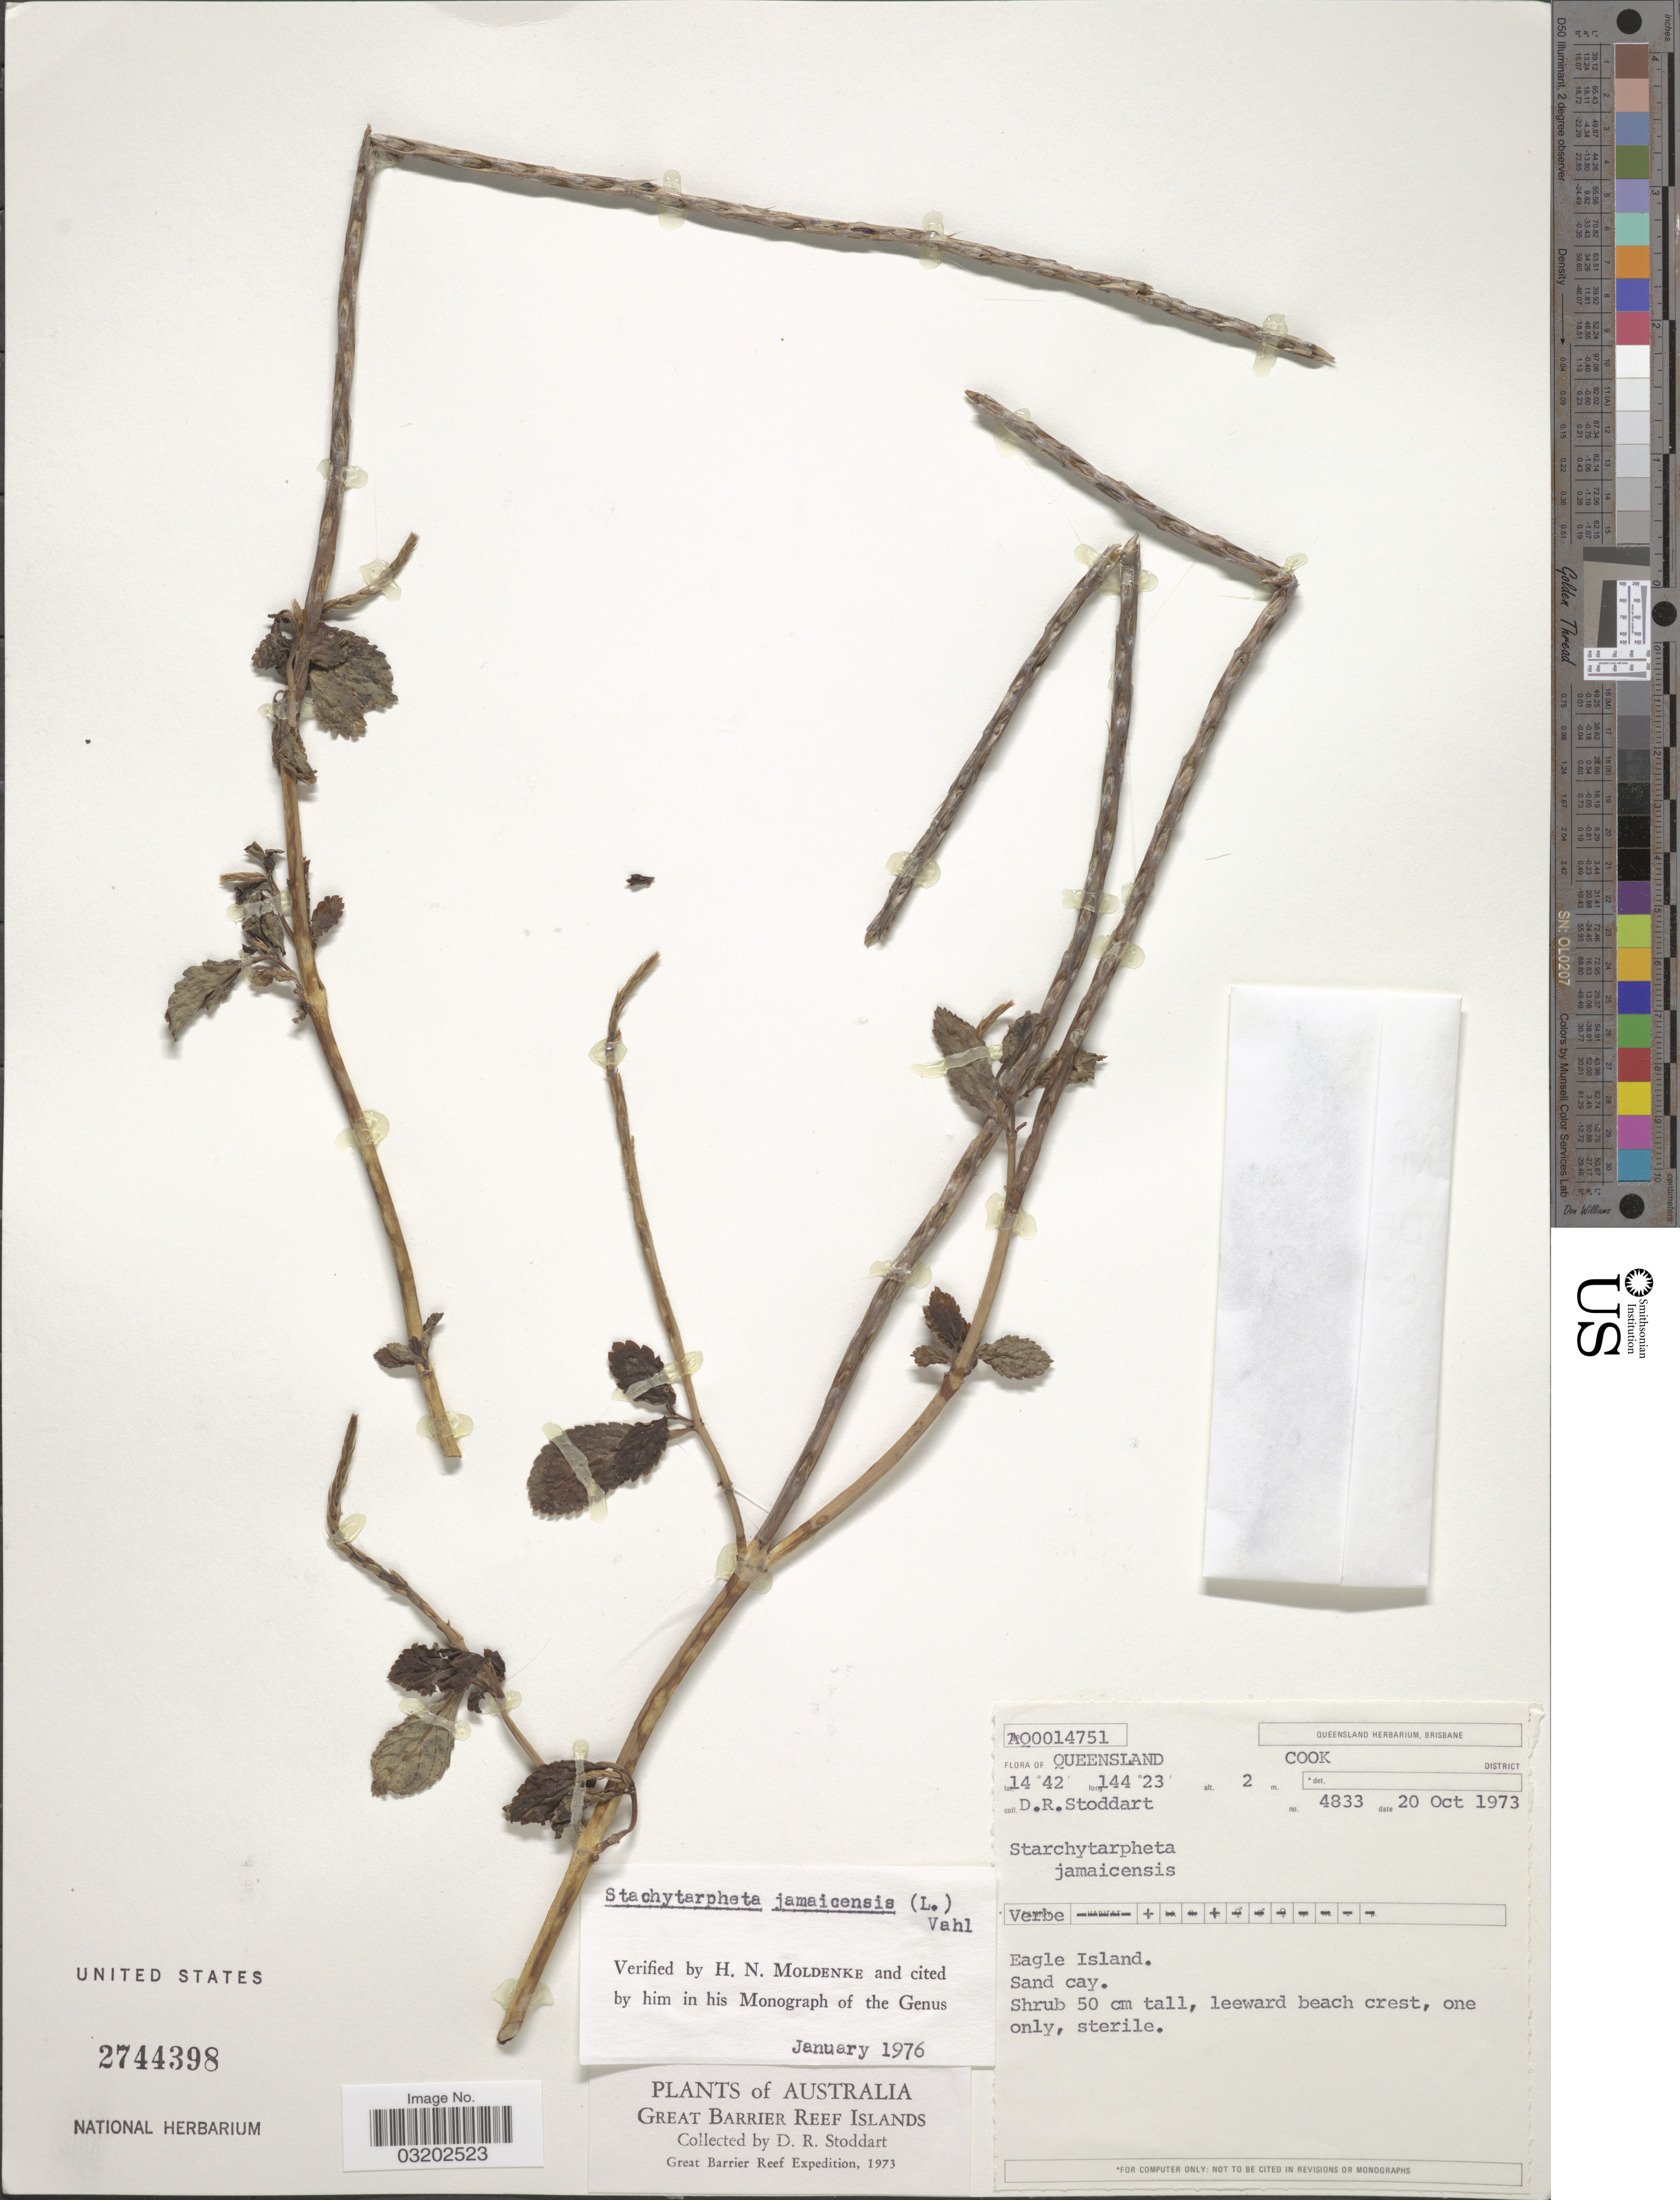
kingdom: Plantae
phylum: Tracheophyta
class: Magnoliopsida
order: Lamiales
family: Verbenaceae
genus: Stachytarpheta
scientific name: Stachytarpheta jamaicensis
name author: (L.) Vahl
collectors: D. R. Stoddart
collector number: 4833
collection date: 1973-10-20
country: Australia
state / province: Queensland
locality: Cook District, Eagle Island.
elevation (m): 2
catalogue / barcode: US 2744398